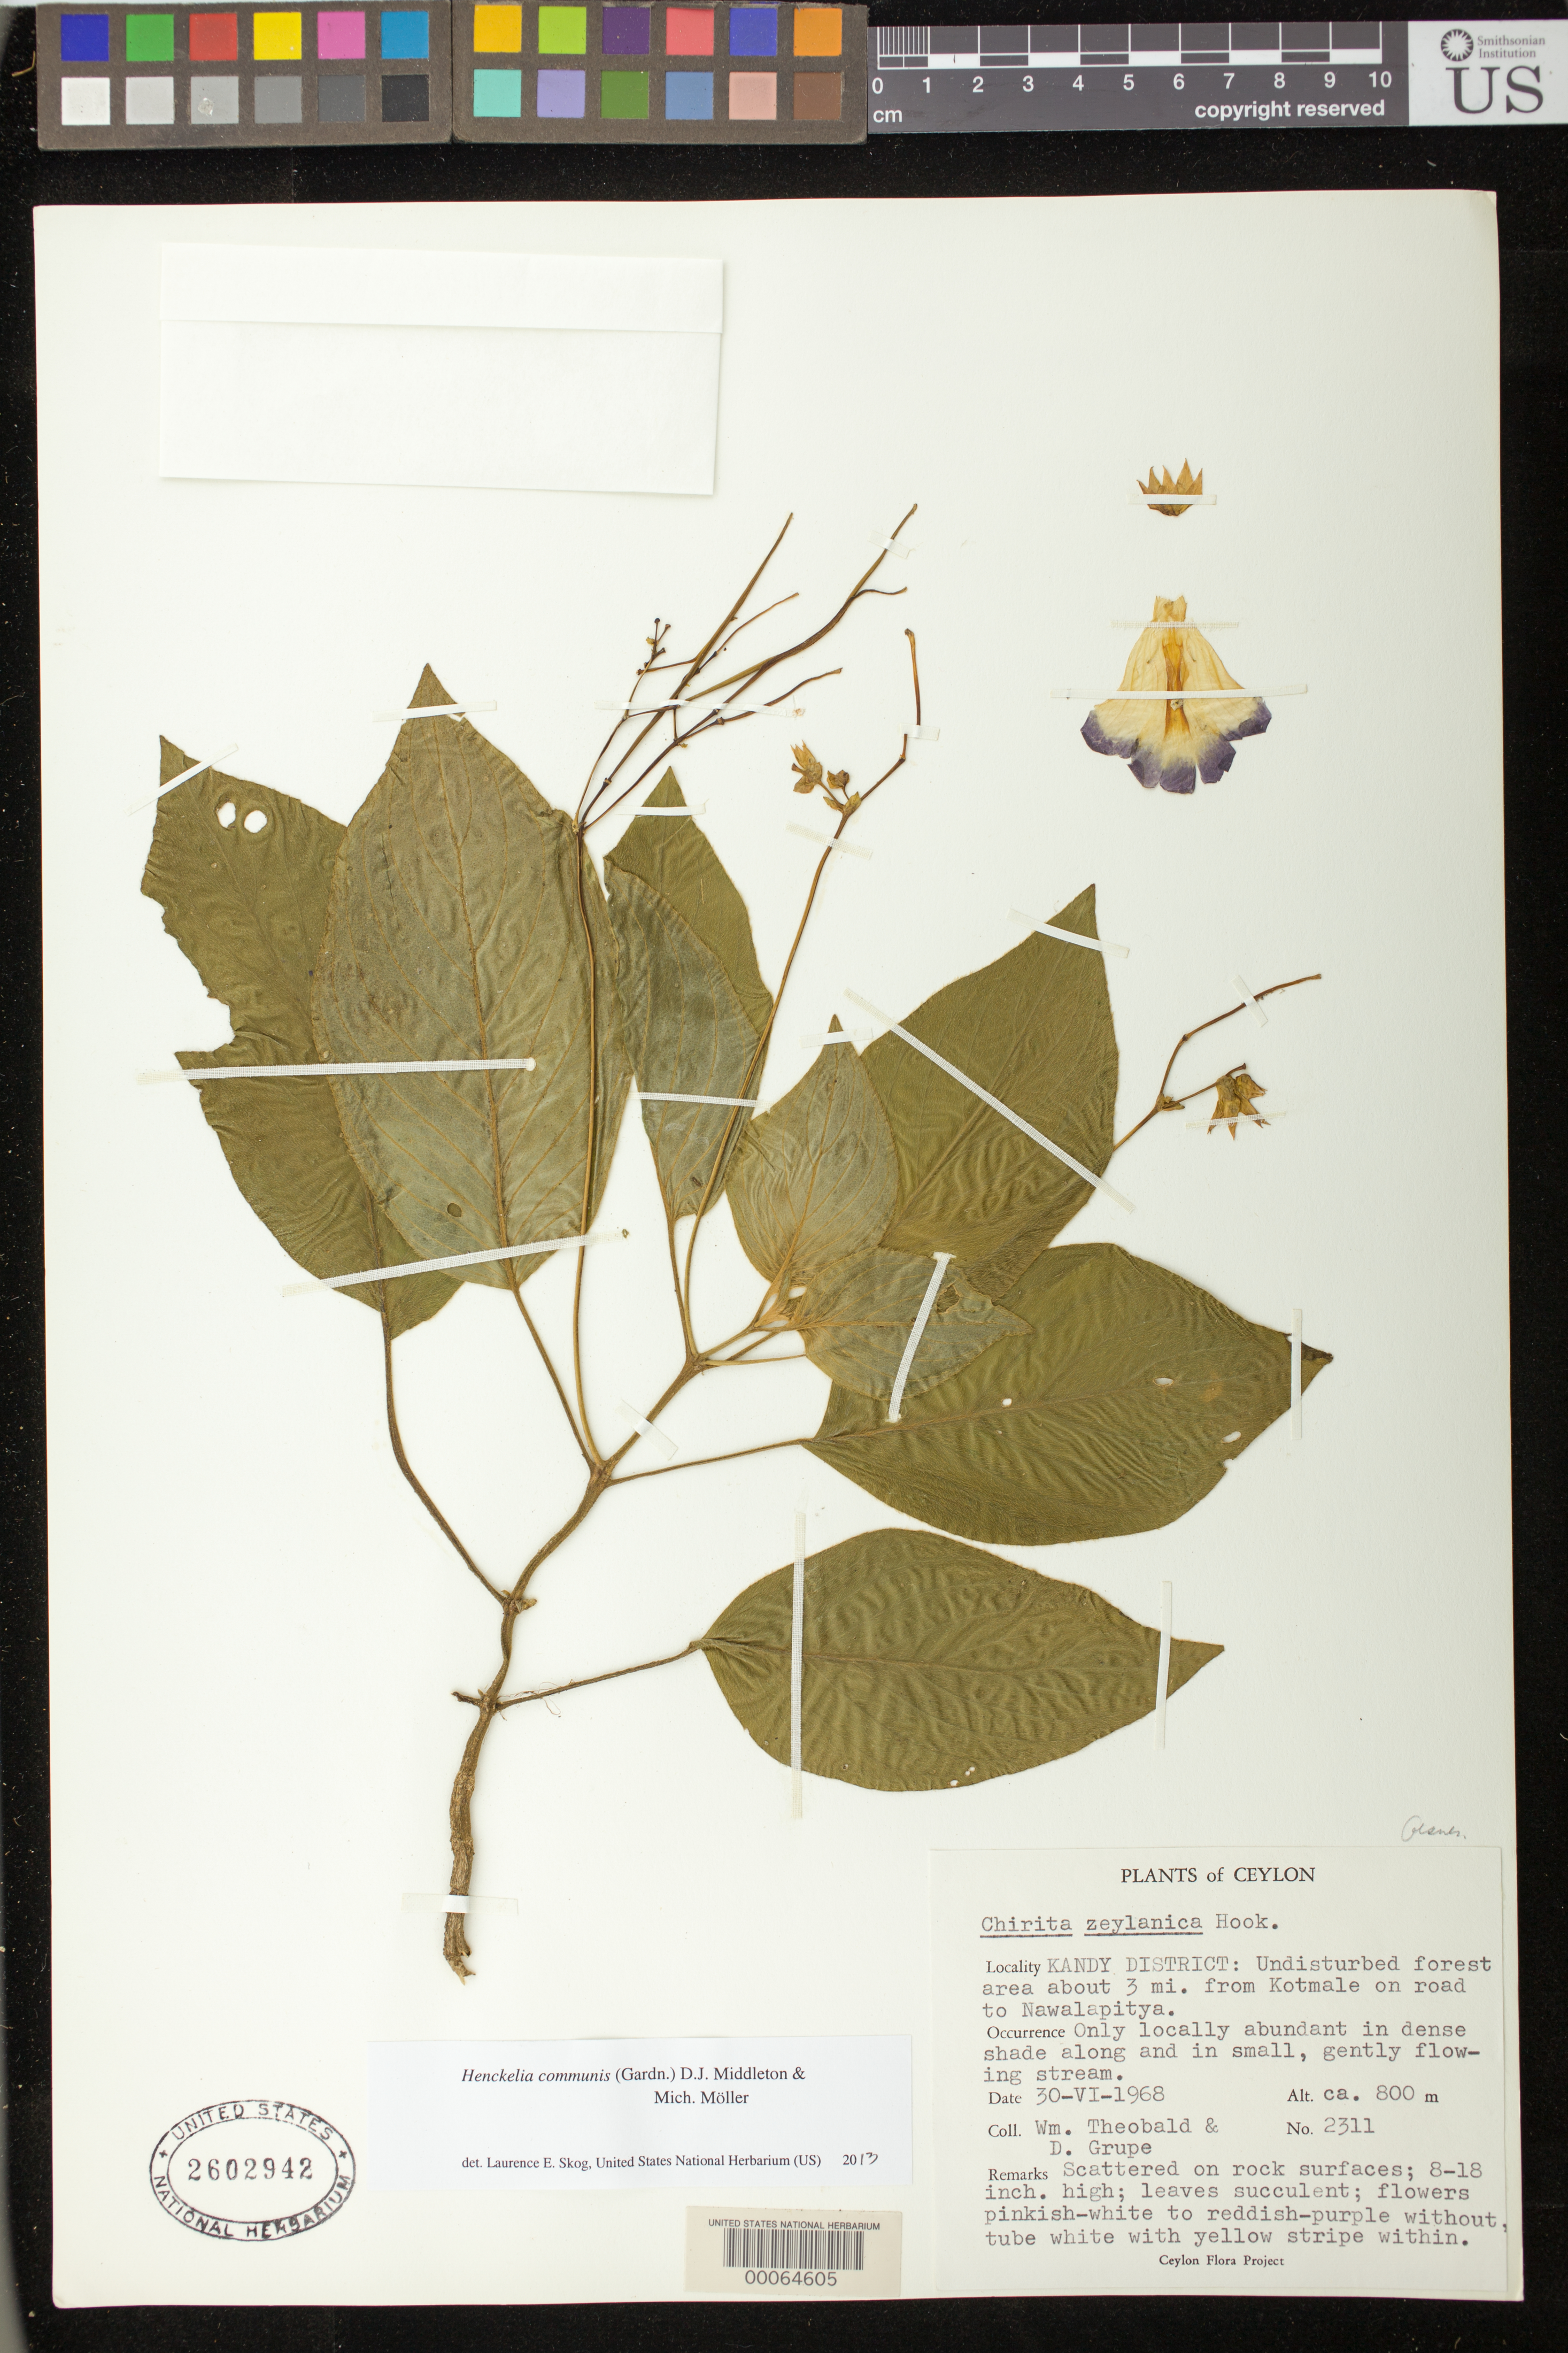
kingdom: Plantae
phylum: Tracheophyta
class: Magnoliopsida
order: Lamiales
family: Gesneriaceae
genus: Henckelia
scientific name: Henckelia communis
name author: (Gardner) D.J. Middleton & Mich. Möller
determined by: Skog, Laurence E.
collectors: W. Theobald & D. Grupe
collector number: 2311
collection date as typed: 30 Jun 1968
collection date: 1968-06-30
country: Sri Lanka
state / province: Central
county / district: Kandy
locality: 3 miles from kotmale on road to nawalapitya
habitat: Undisturbed forest, dense shade along and in gentle stream, scattered on rock surfaces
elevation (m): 800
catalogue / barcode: US 2602942